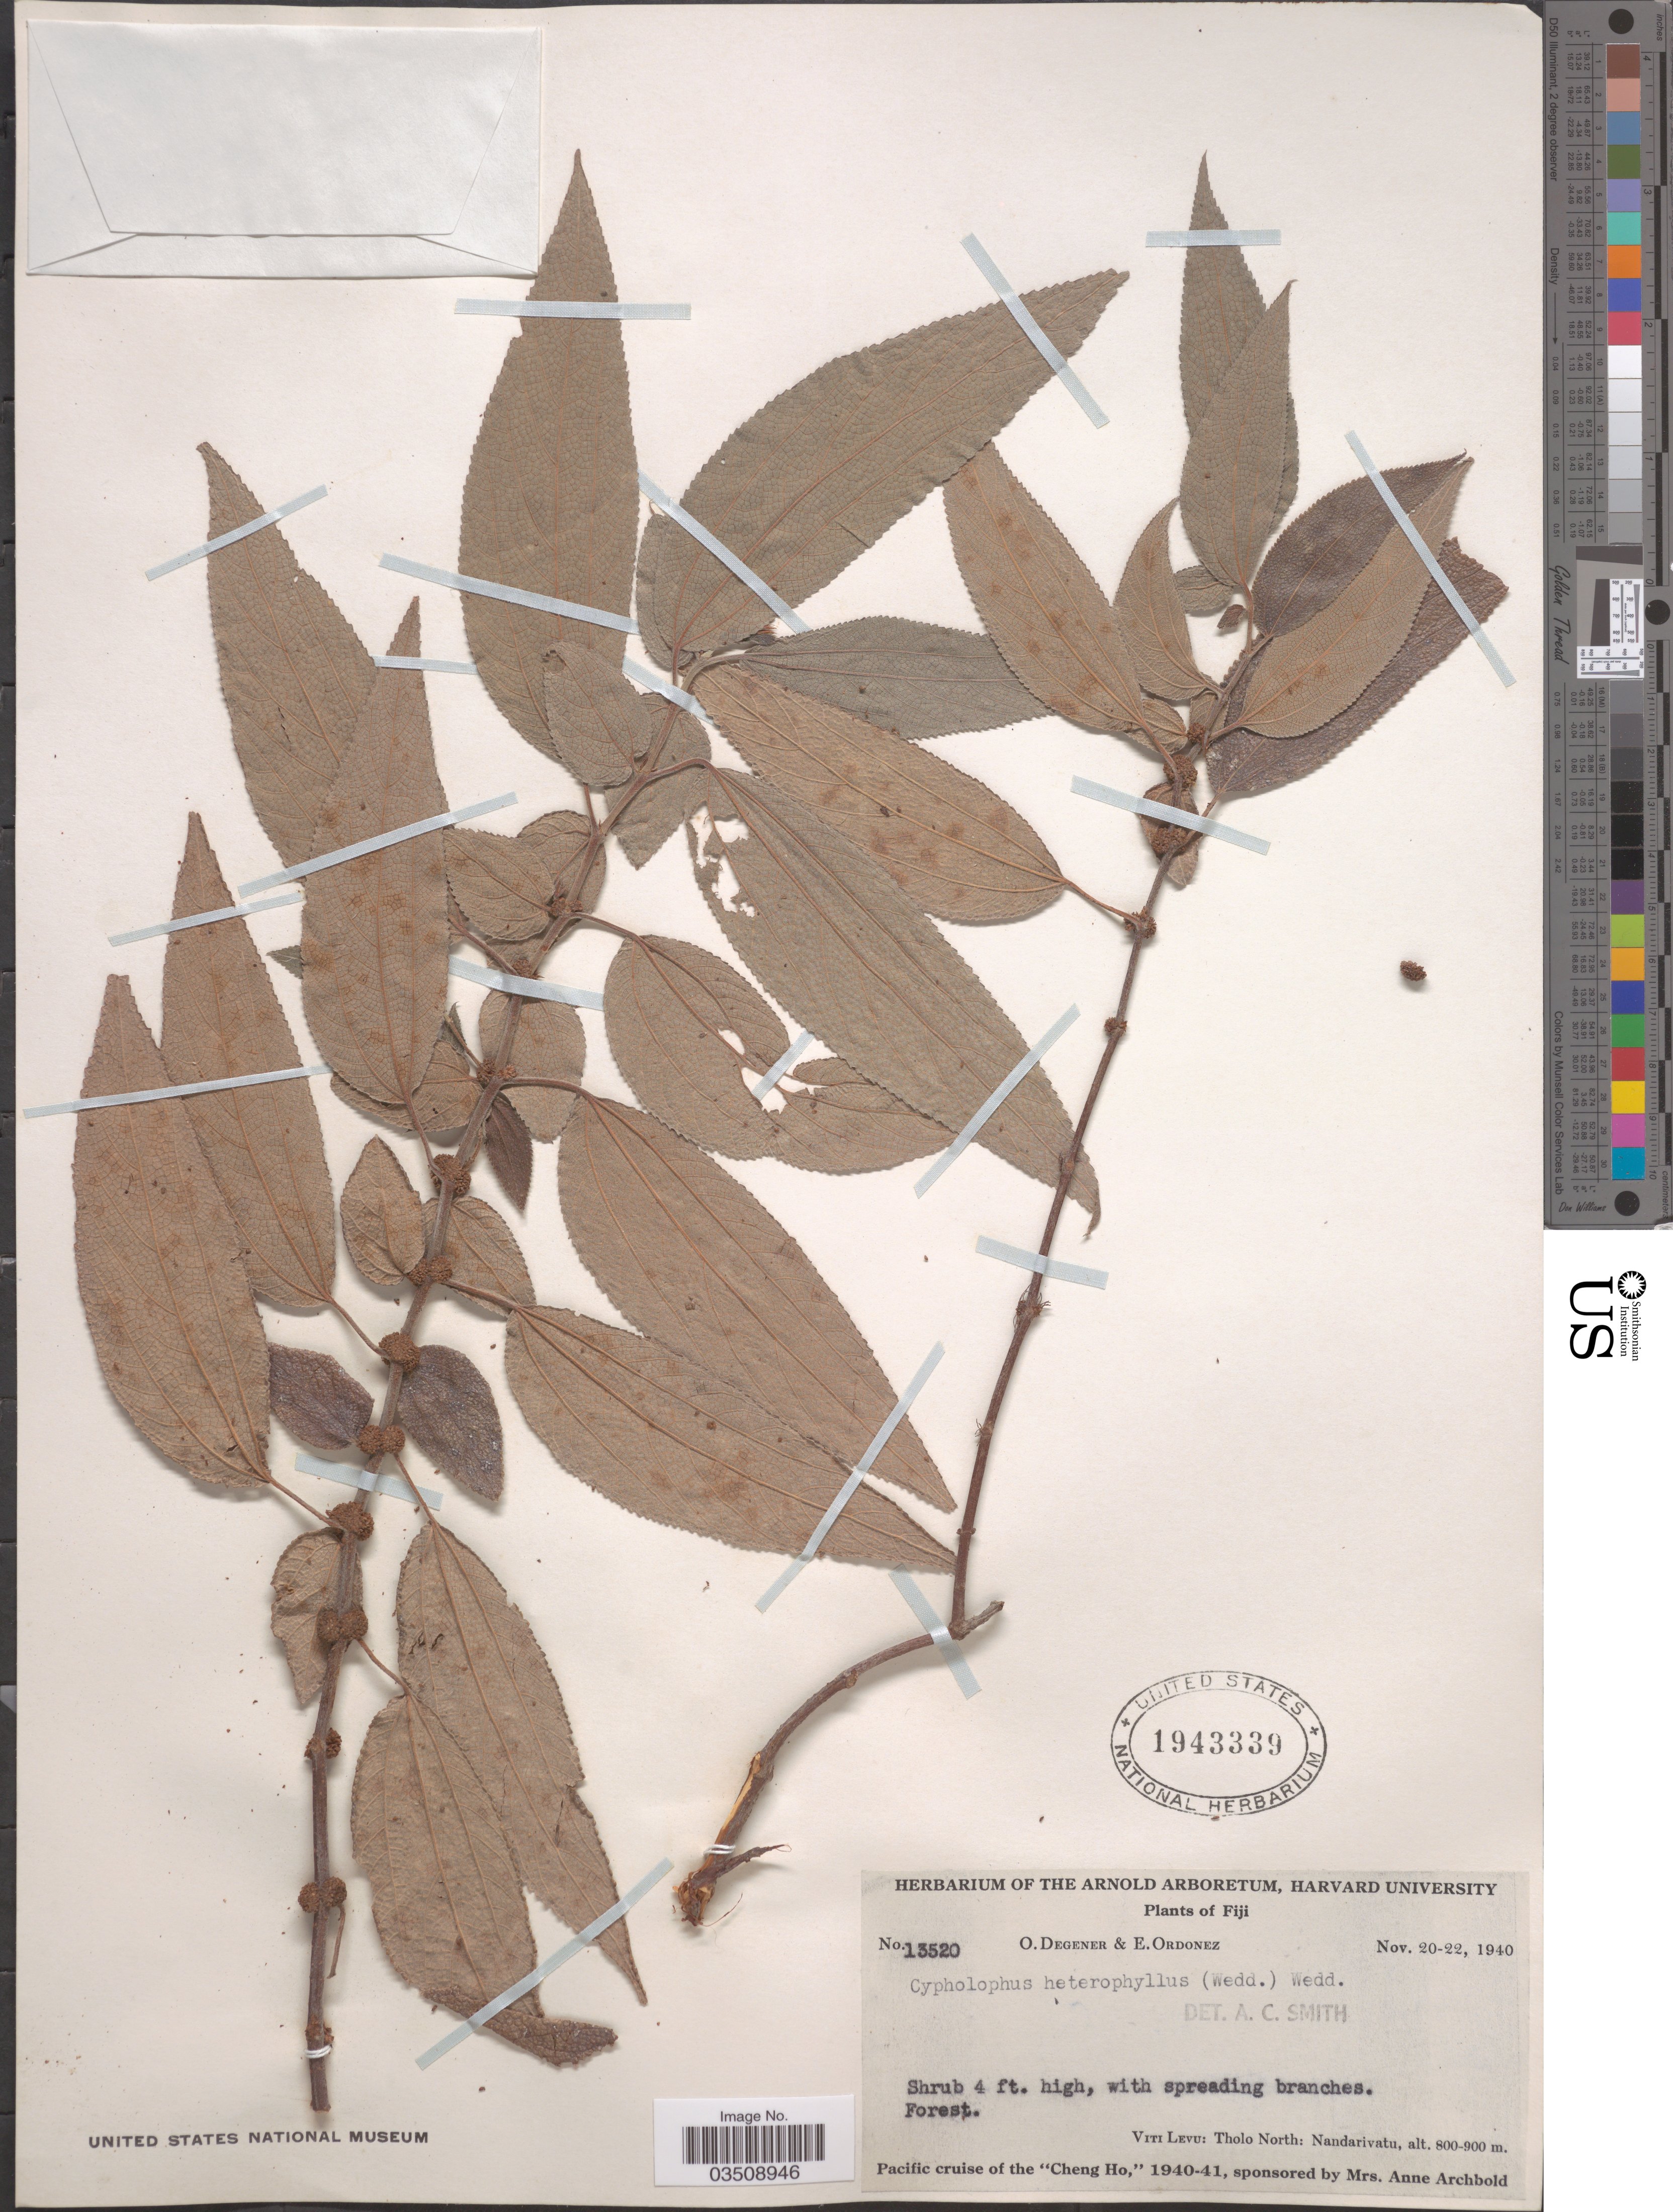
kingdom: Plantae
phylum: Tracheophyta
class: Magnoliopsida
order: Rosales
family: Urticaceae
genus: Cypholophus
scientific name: Cypholophus heterophyllus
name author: Wedd.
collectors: O. Degener & E. Ordonez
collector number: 13520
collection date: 1940-11-20/1940-11-22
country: Fiji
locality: Viti Levu: Tholo North: Nandarivatu.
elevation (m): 800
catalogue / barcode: US 1943339